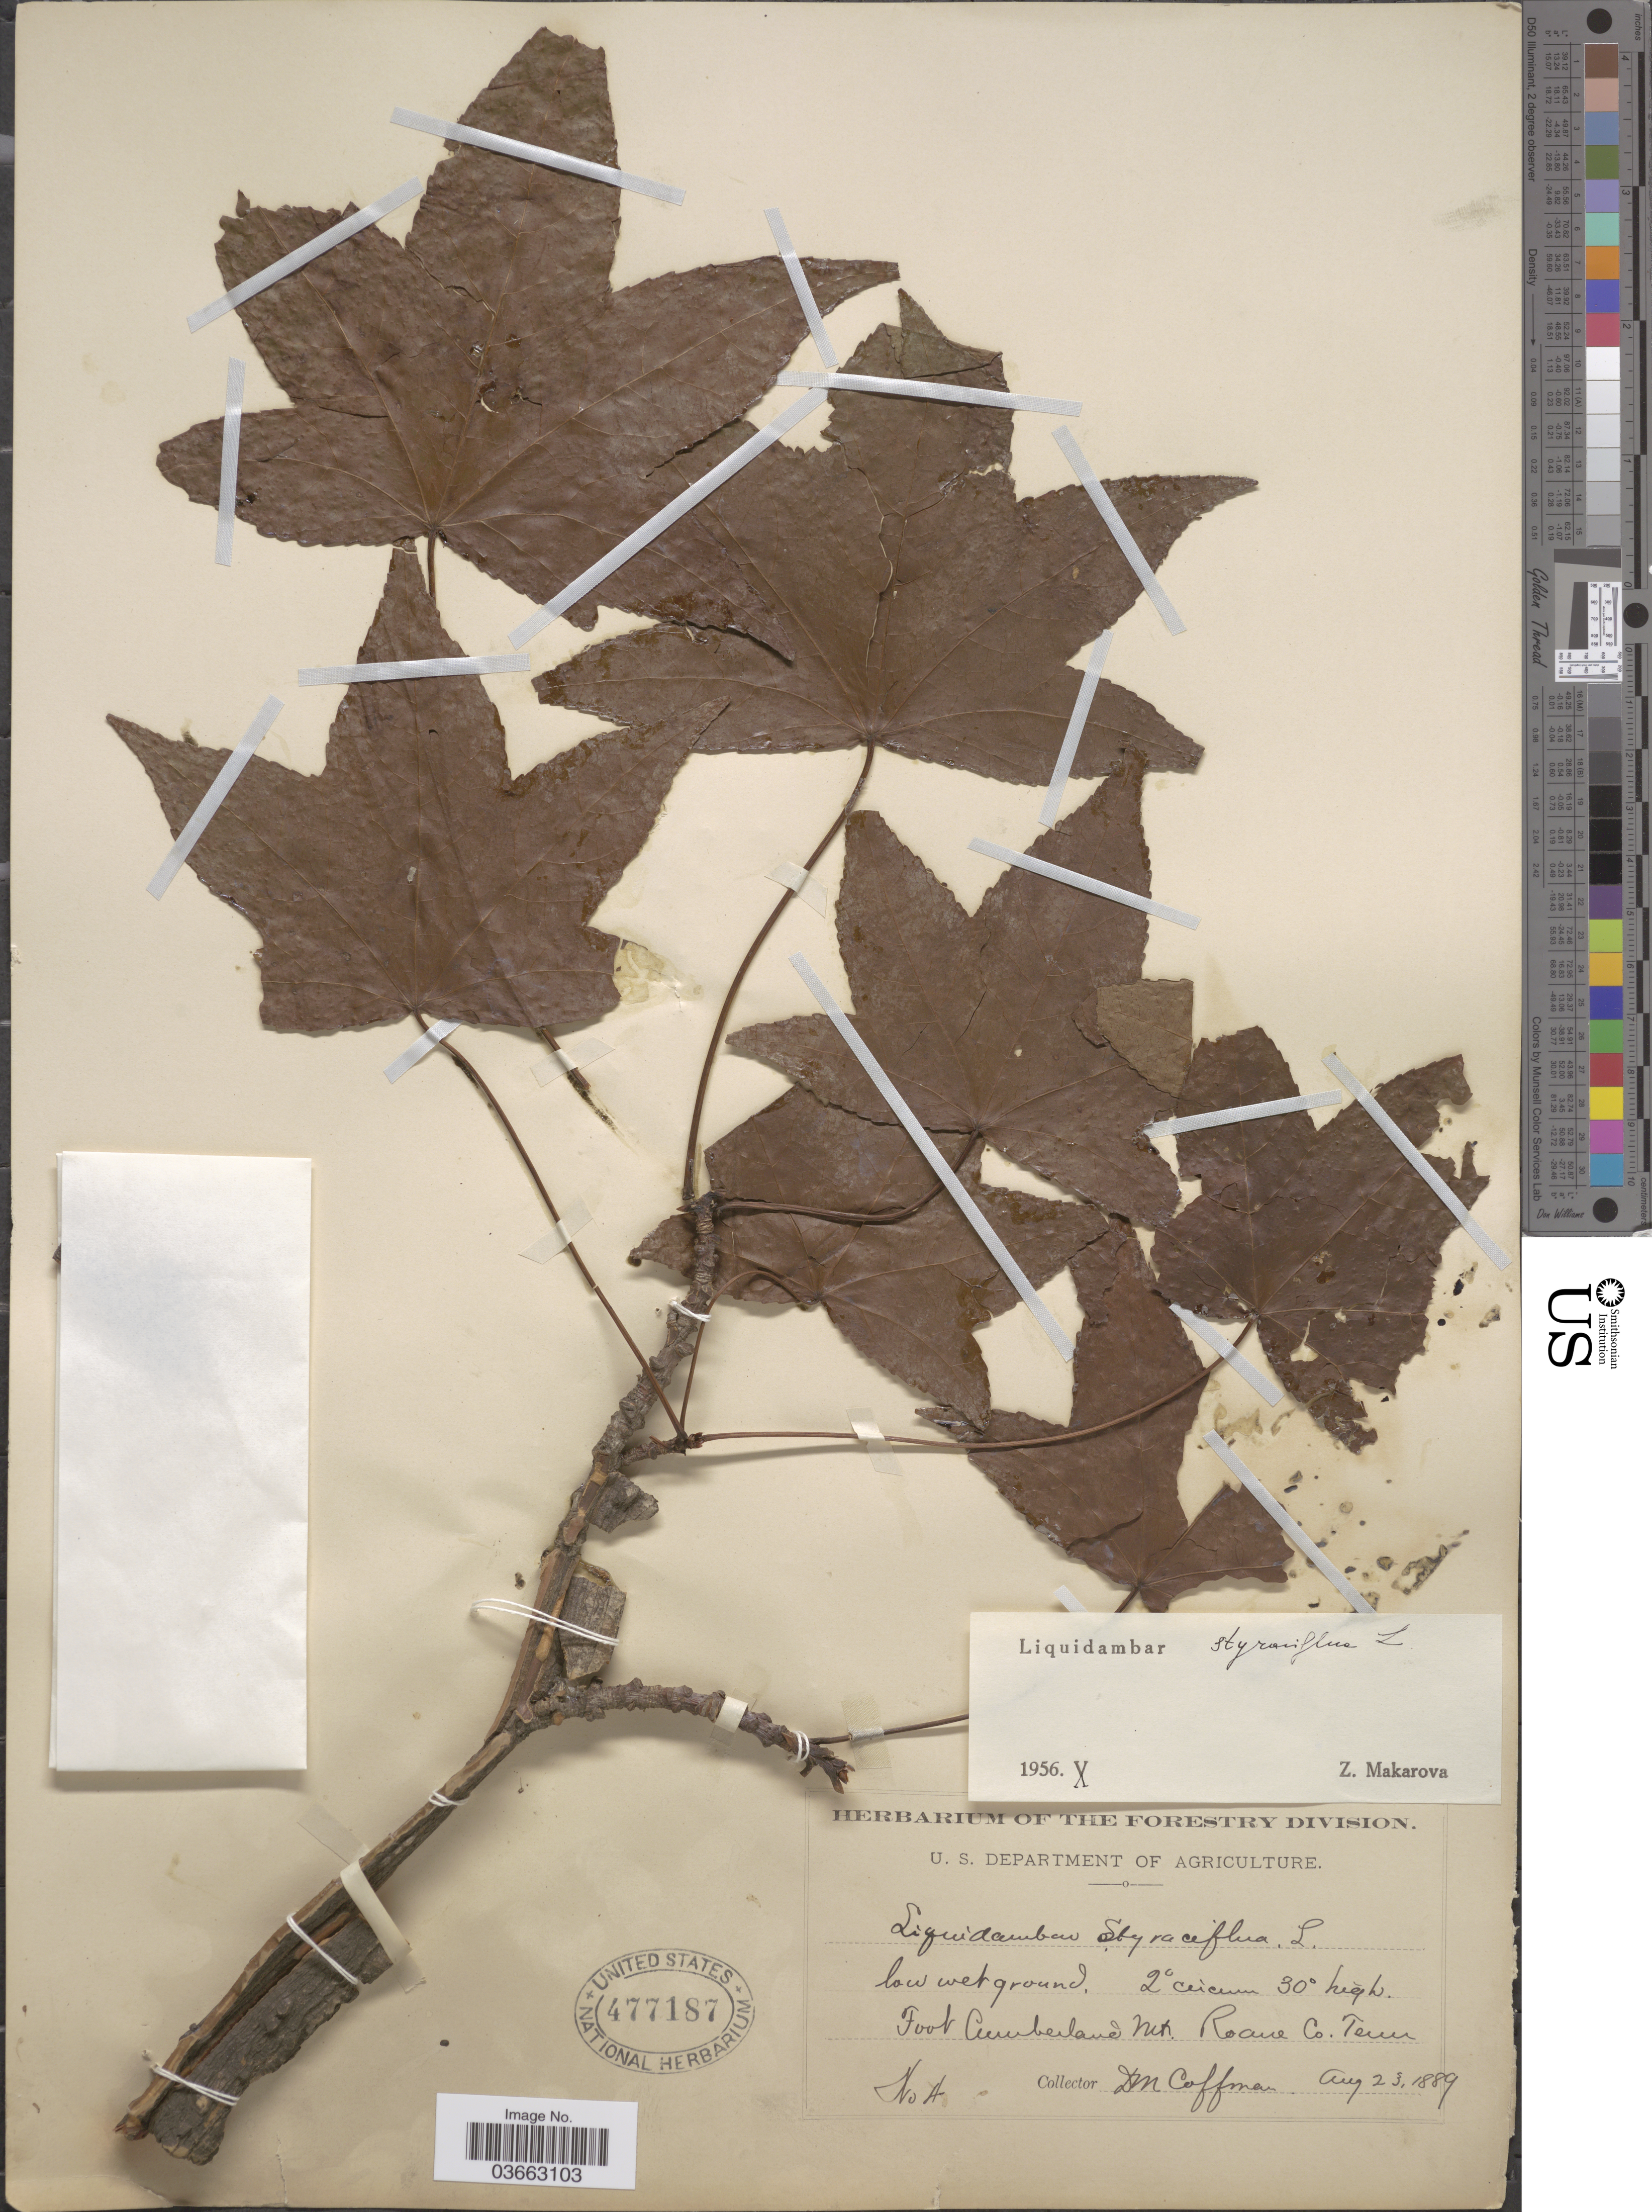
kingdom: Plantae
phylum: Tracheophyta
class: Magnoliopsida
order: Saxifragales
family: Altingiaceae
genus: Liquidambar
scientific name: Liquidambar styraciflua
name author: L.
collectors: D. M. Coffman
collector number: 4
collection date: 1889-08-23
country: United States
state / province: Tennessee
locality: Foot Cumberland Mt. Roane Co.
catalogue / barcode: US 477187